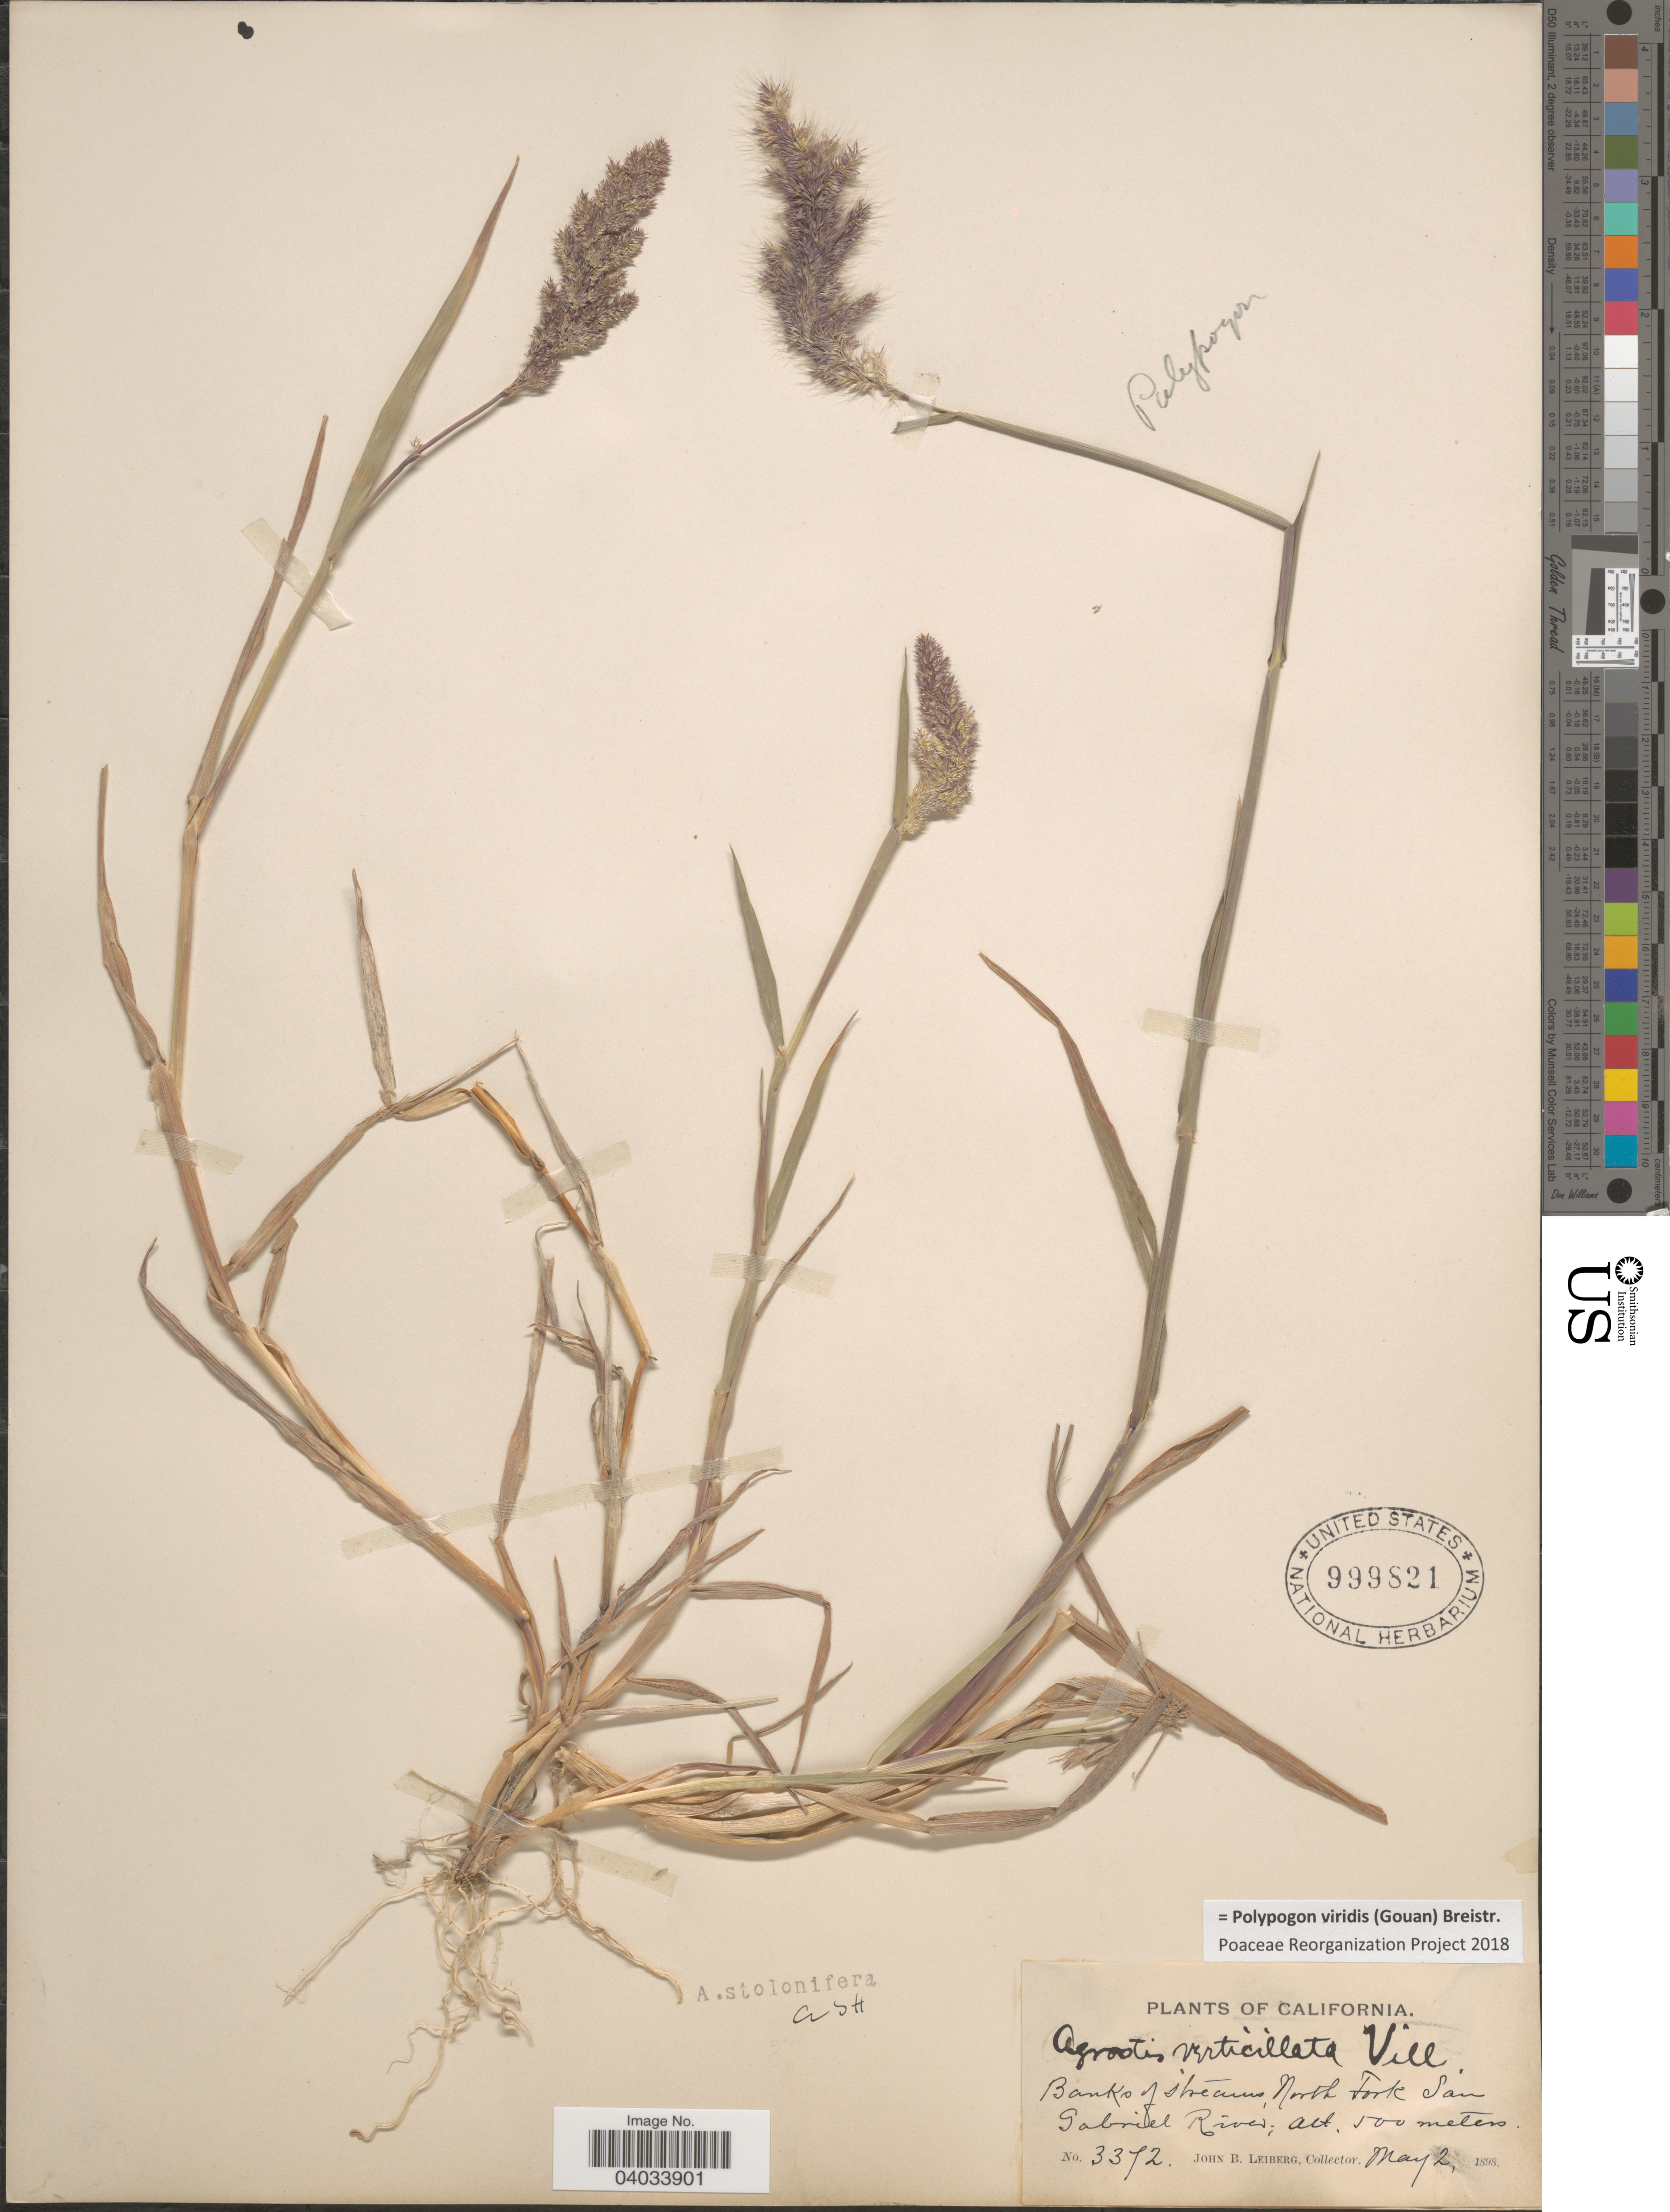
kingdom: Plantae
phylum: Tracheophyta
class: Liliopsida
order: Poales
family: Poaceae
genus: Polypogon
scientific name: Polypogon viridis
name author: (Gouan) Breistroffer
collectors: J. B. Leiberg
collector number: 3372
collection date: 1898-05-02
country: United States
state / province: California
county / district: Los Angeles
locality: Banks of streams, North Fork San Gabriel River.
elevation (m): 500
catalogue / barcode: US 999821